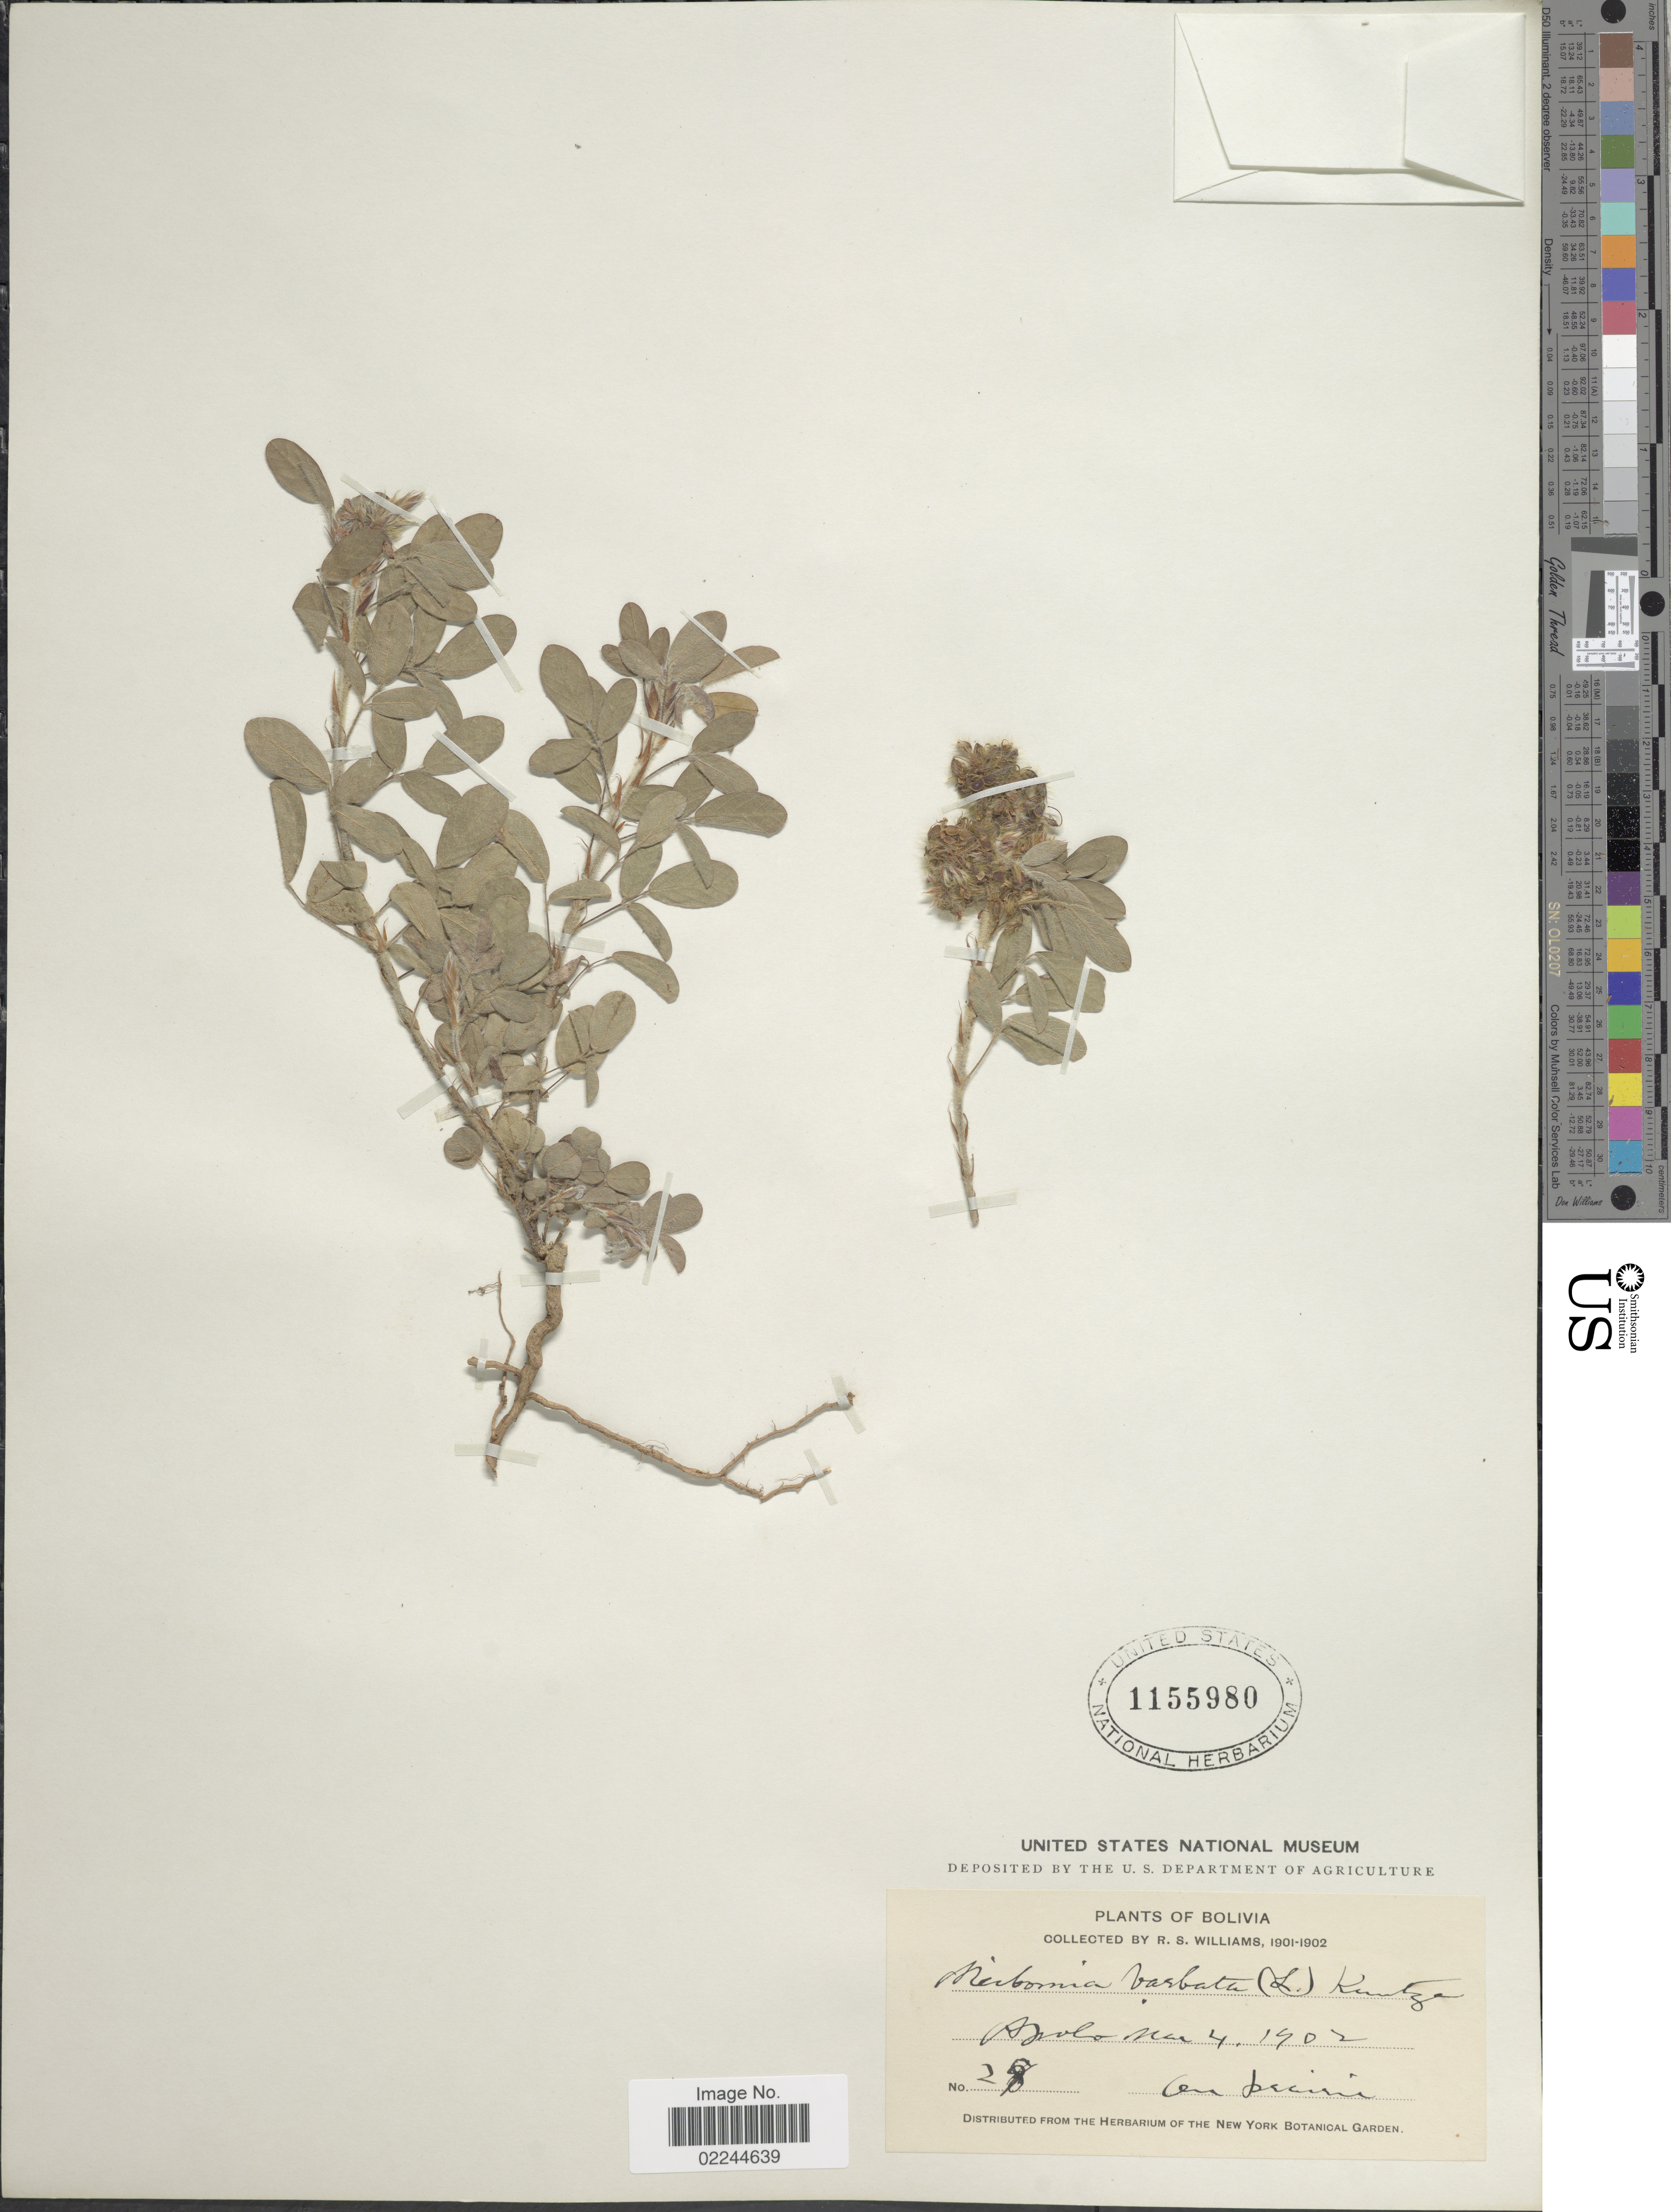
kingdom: Plantae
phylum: Tracheophyta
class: Magnoliopsida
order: Fabales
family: Fabaceae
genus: Grona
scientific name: Grona barbata var. barbata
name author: (L.) H. Ohashi & K. Ohashi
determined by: Strong, Mark T., (BOT), Smithsonian Institution - National Museum of Natural History (UNITED STATES)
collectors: R. S. Williams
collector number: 27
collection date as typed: Mar. 4, 1902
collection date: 1902-03-04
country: Bolivia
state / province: La Paz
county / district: Franz Tamayo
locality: Apolo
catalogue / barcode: US 1155980